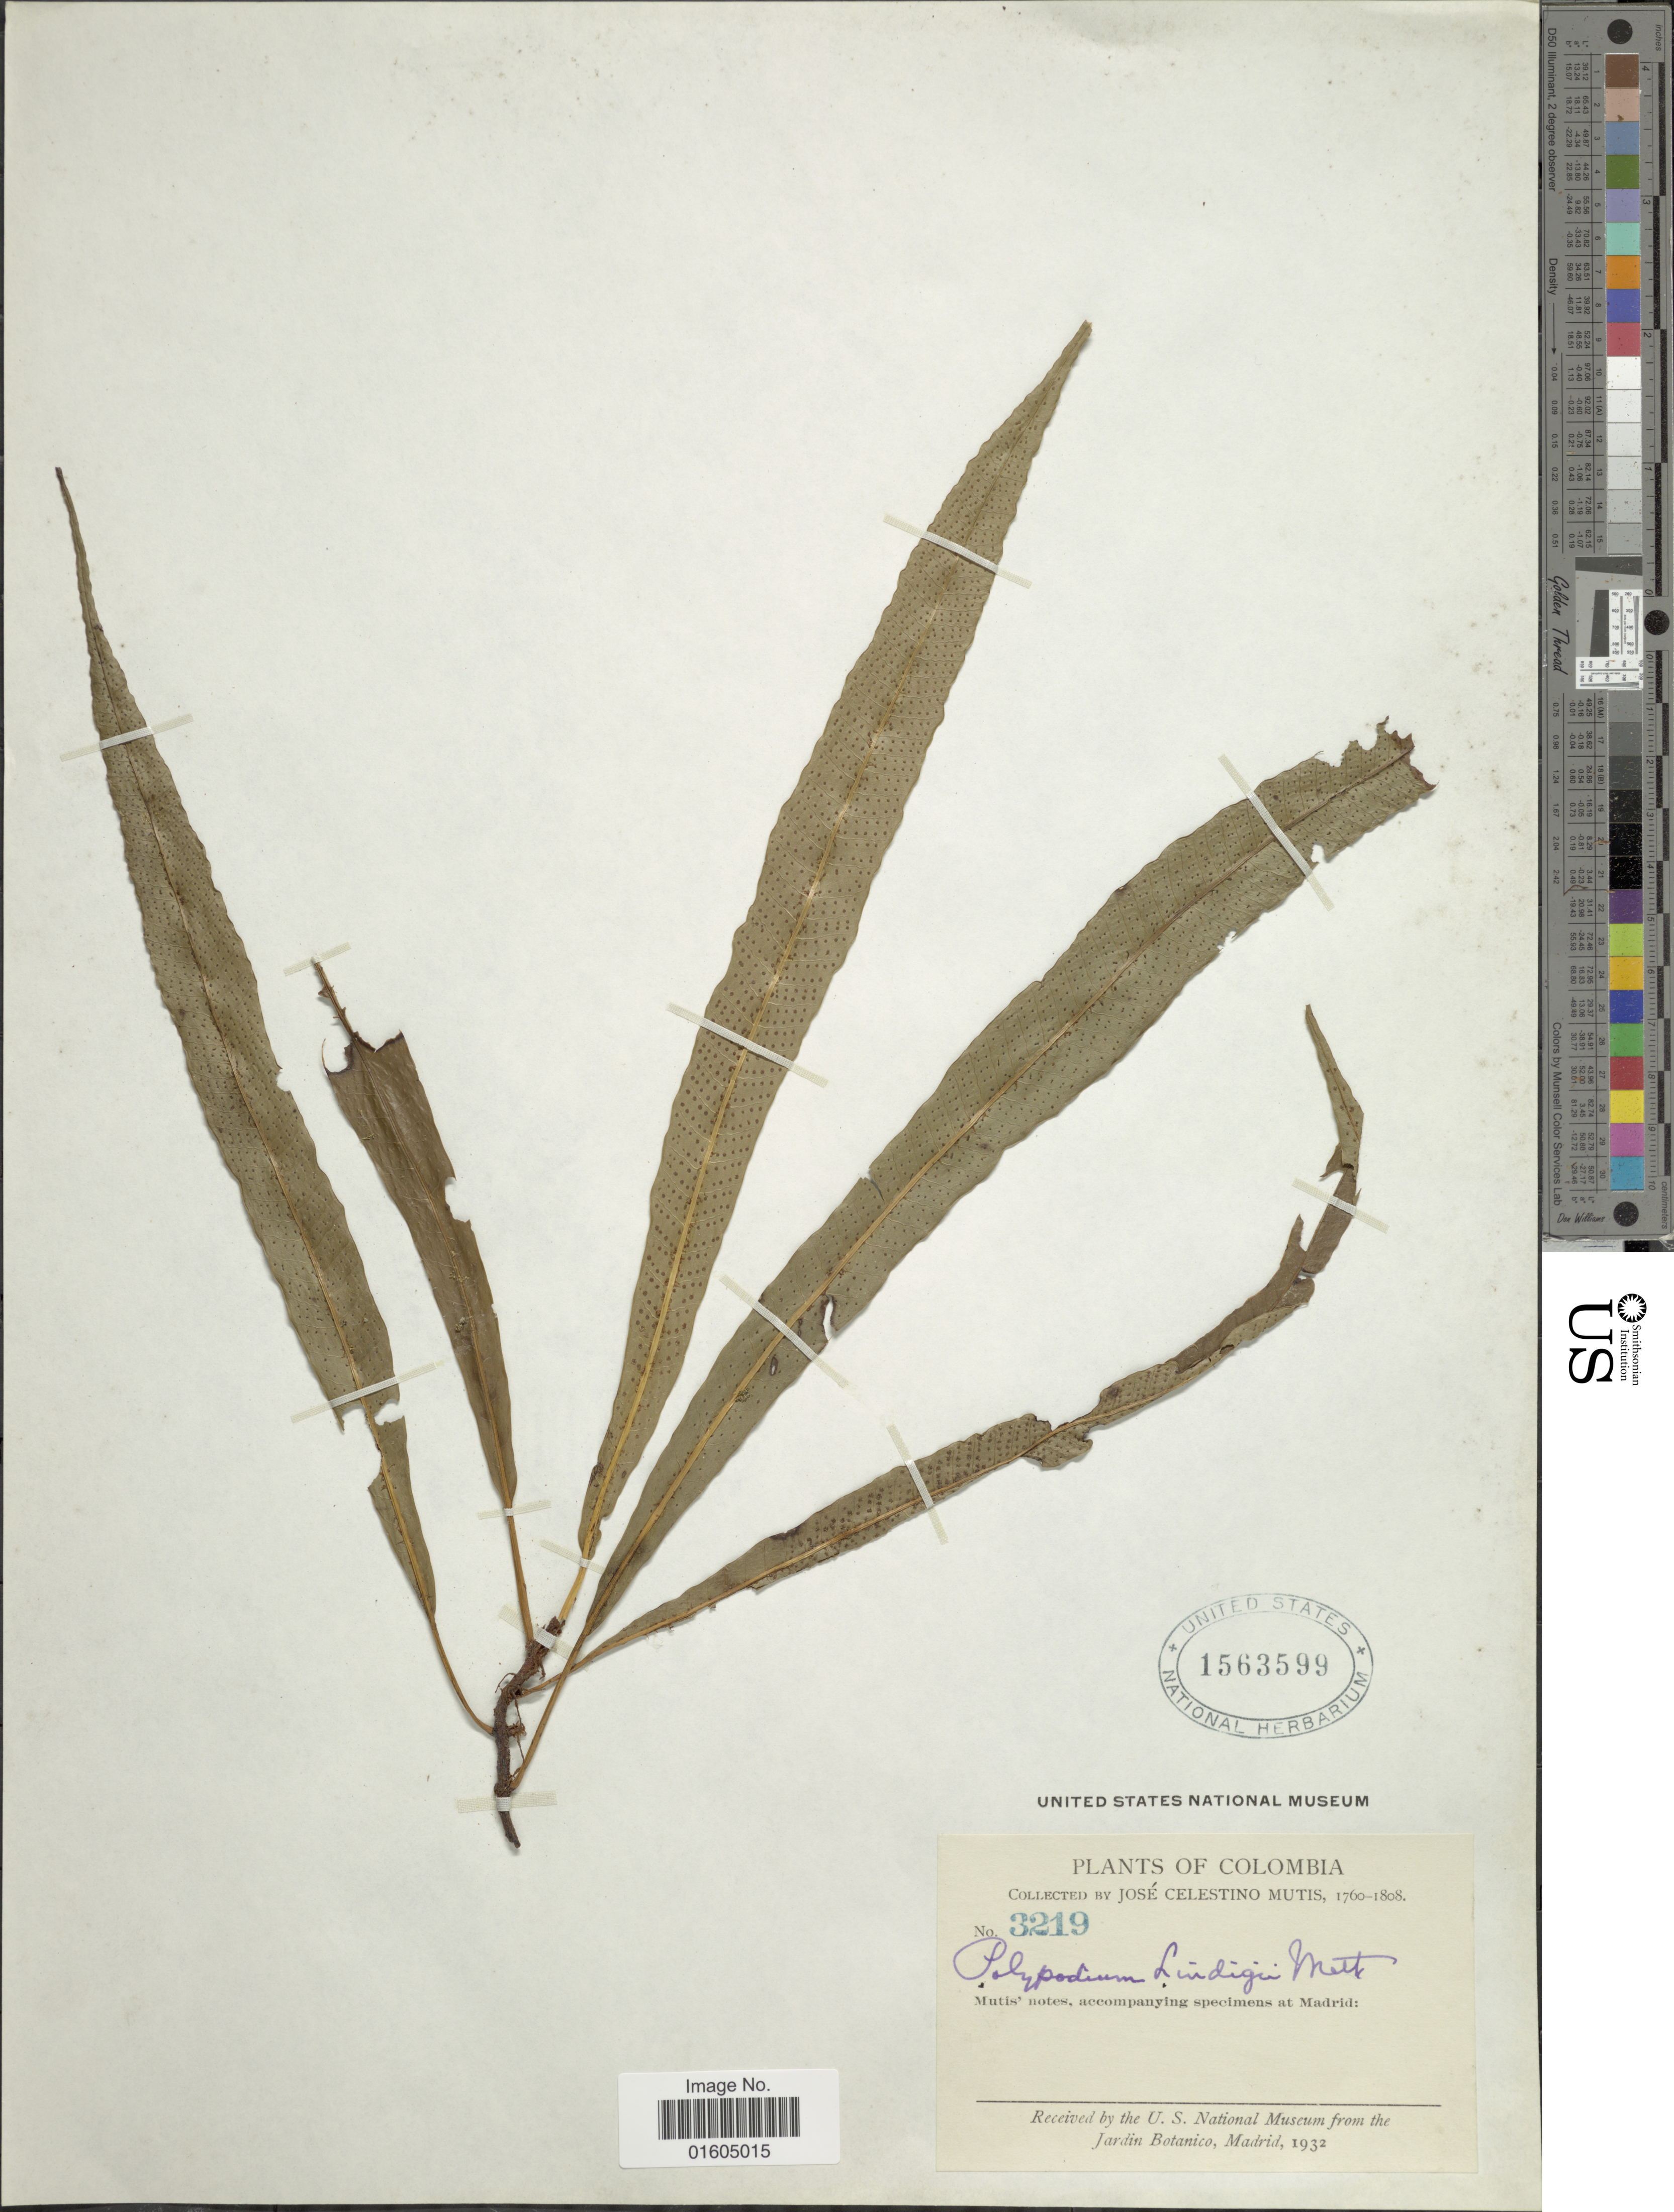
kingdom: Plantae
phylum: Tracheophyta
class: Polypodiopsida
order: Polypodiales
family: Polypodiaceae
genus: Campyloneurum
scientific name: Campyloneurum serpentinum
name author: (Christ) Ching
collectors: J. C. B. Mutis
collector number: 3219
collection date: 1760/1808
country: Colombia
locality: Colombia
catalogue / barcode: US 1563599